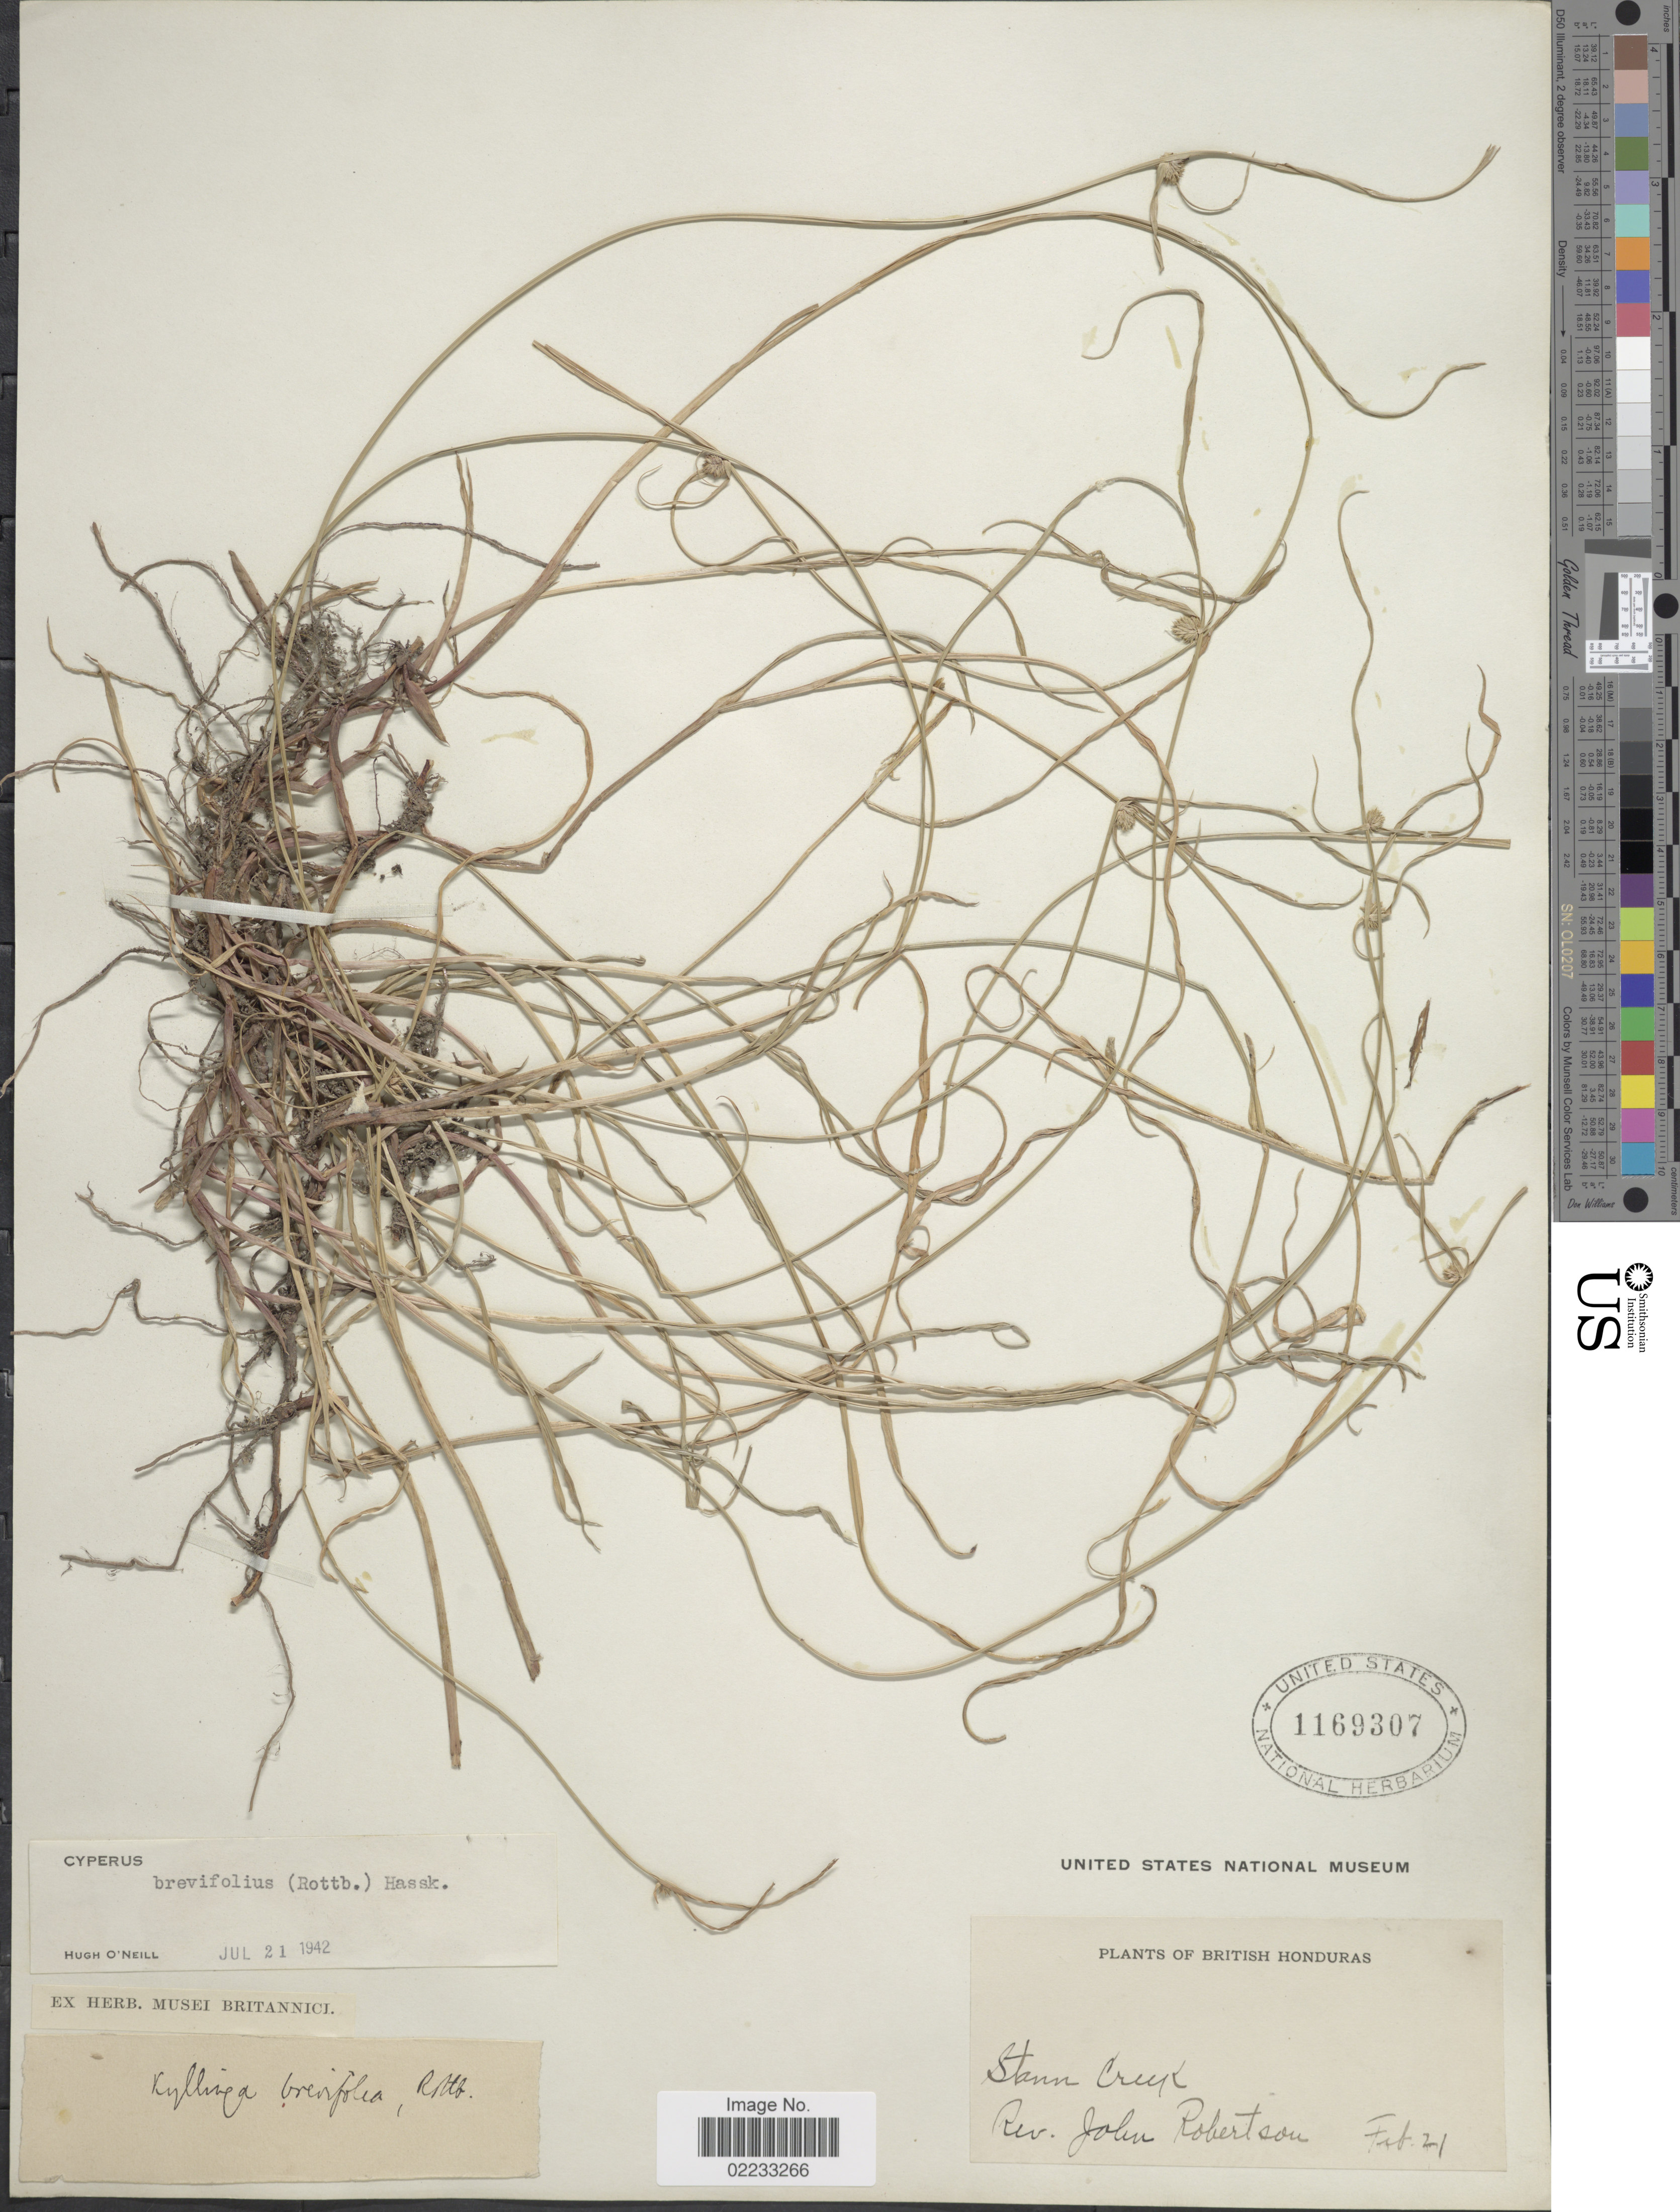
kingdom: Plantae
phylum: Tracheophyta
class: Liliopsida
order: Poales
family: Cyperaceae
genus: Cyperus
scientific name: Cyperus brevifolius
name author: (Rottb.) Hassk.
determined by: Strong, M. T., (US), Smithsonian Institution - National Museum of Natural History (UNITED STATES)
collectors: J. Robertson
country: Belize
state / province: Stann Creek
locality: British Honduras.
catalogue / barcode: US 1169307